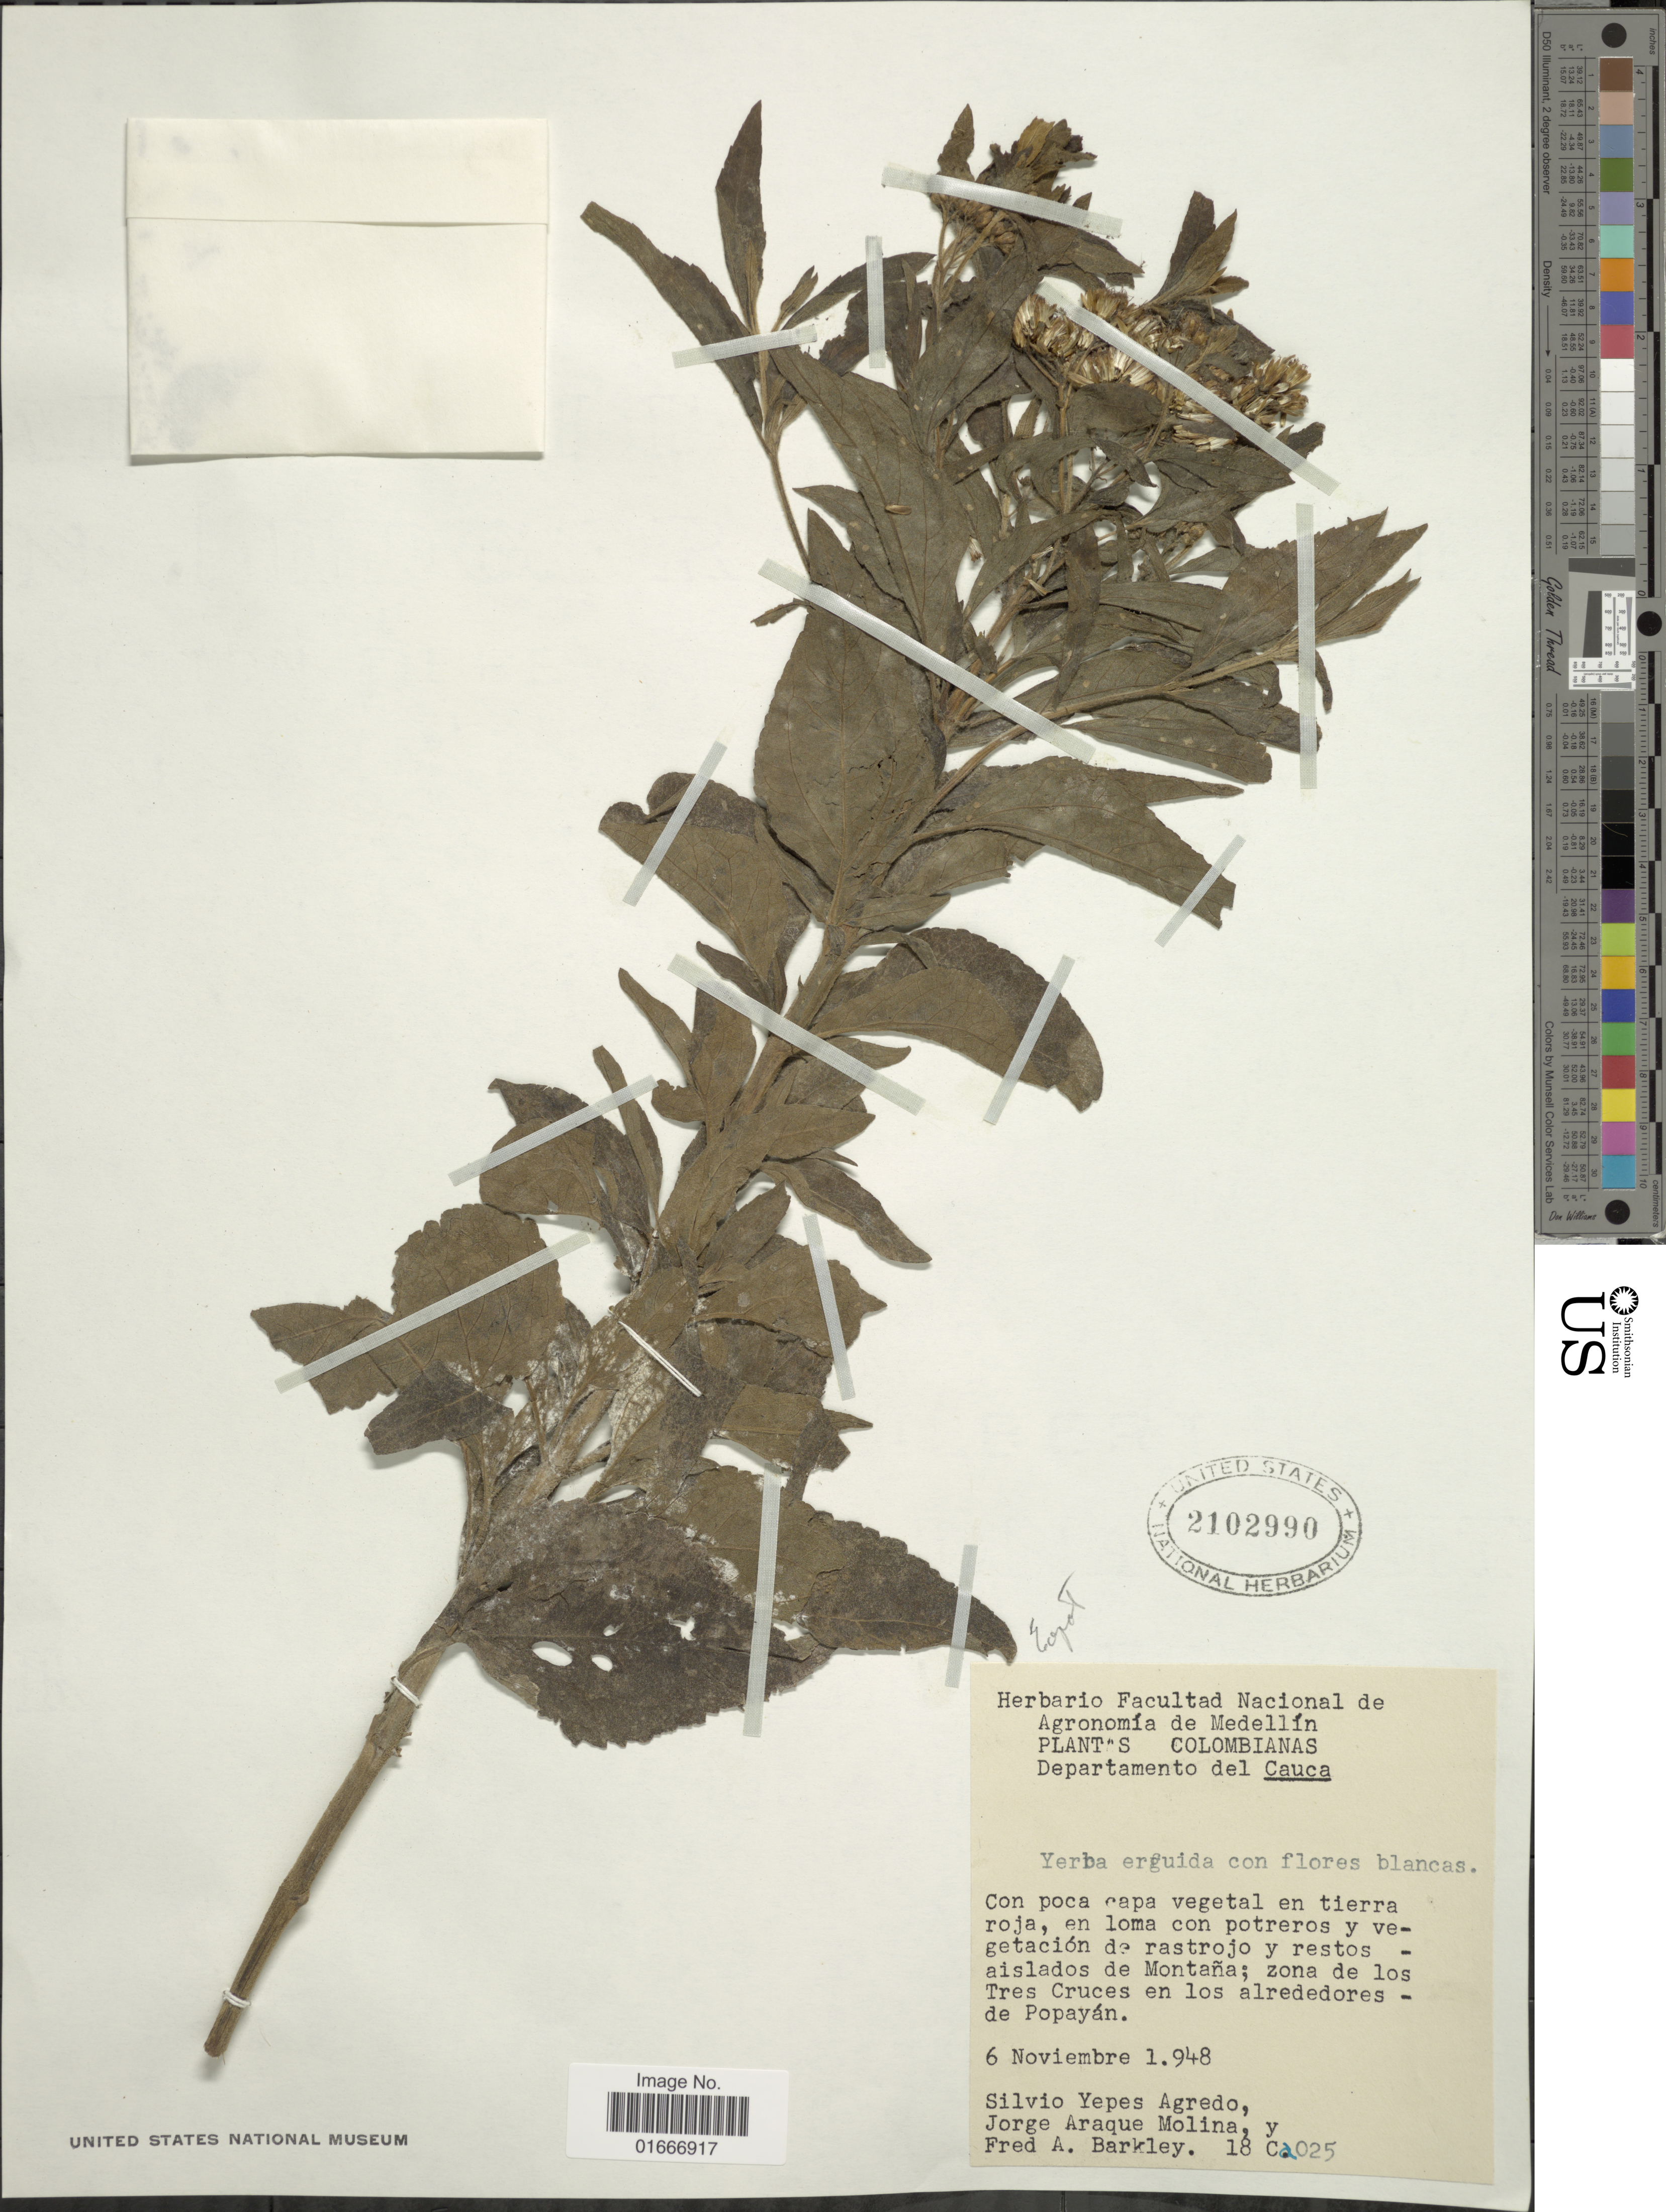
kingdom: Plantae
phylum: Tracheophyta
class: Magnoliopsida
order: Asterales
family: Asteraceae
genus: Chromolaena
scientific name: Chromolaena sp.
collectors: S. Yepes-Agredo, J. Araque Molina & F. A. Barkley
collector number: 18C025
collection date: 1948-11-06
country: Colombia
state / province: Cauca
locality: Colombianas. Departamento del Cauca. aislados de Montaña; zona de los Tres Curces en los alrededores-de Popayan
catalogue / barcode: US 2102990